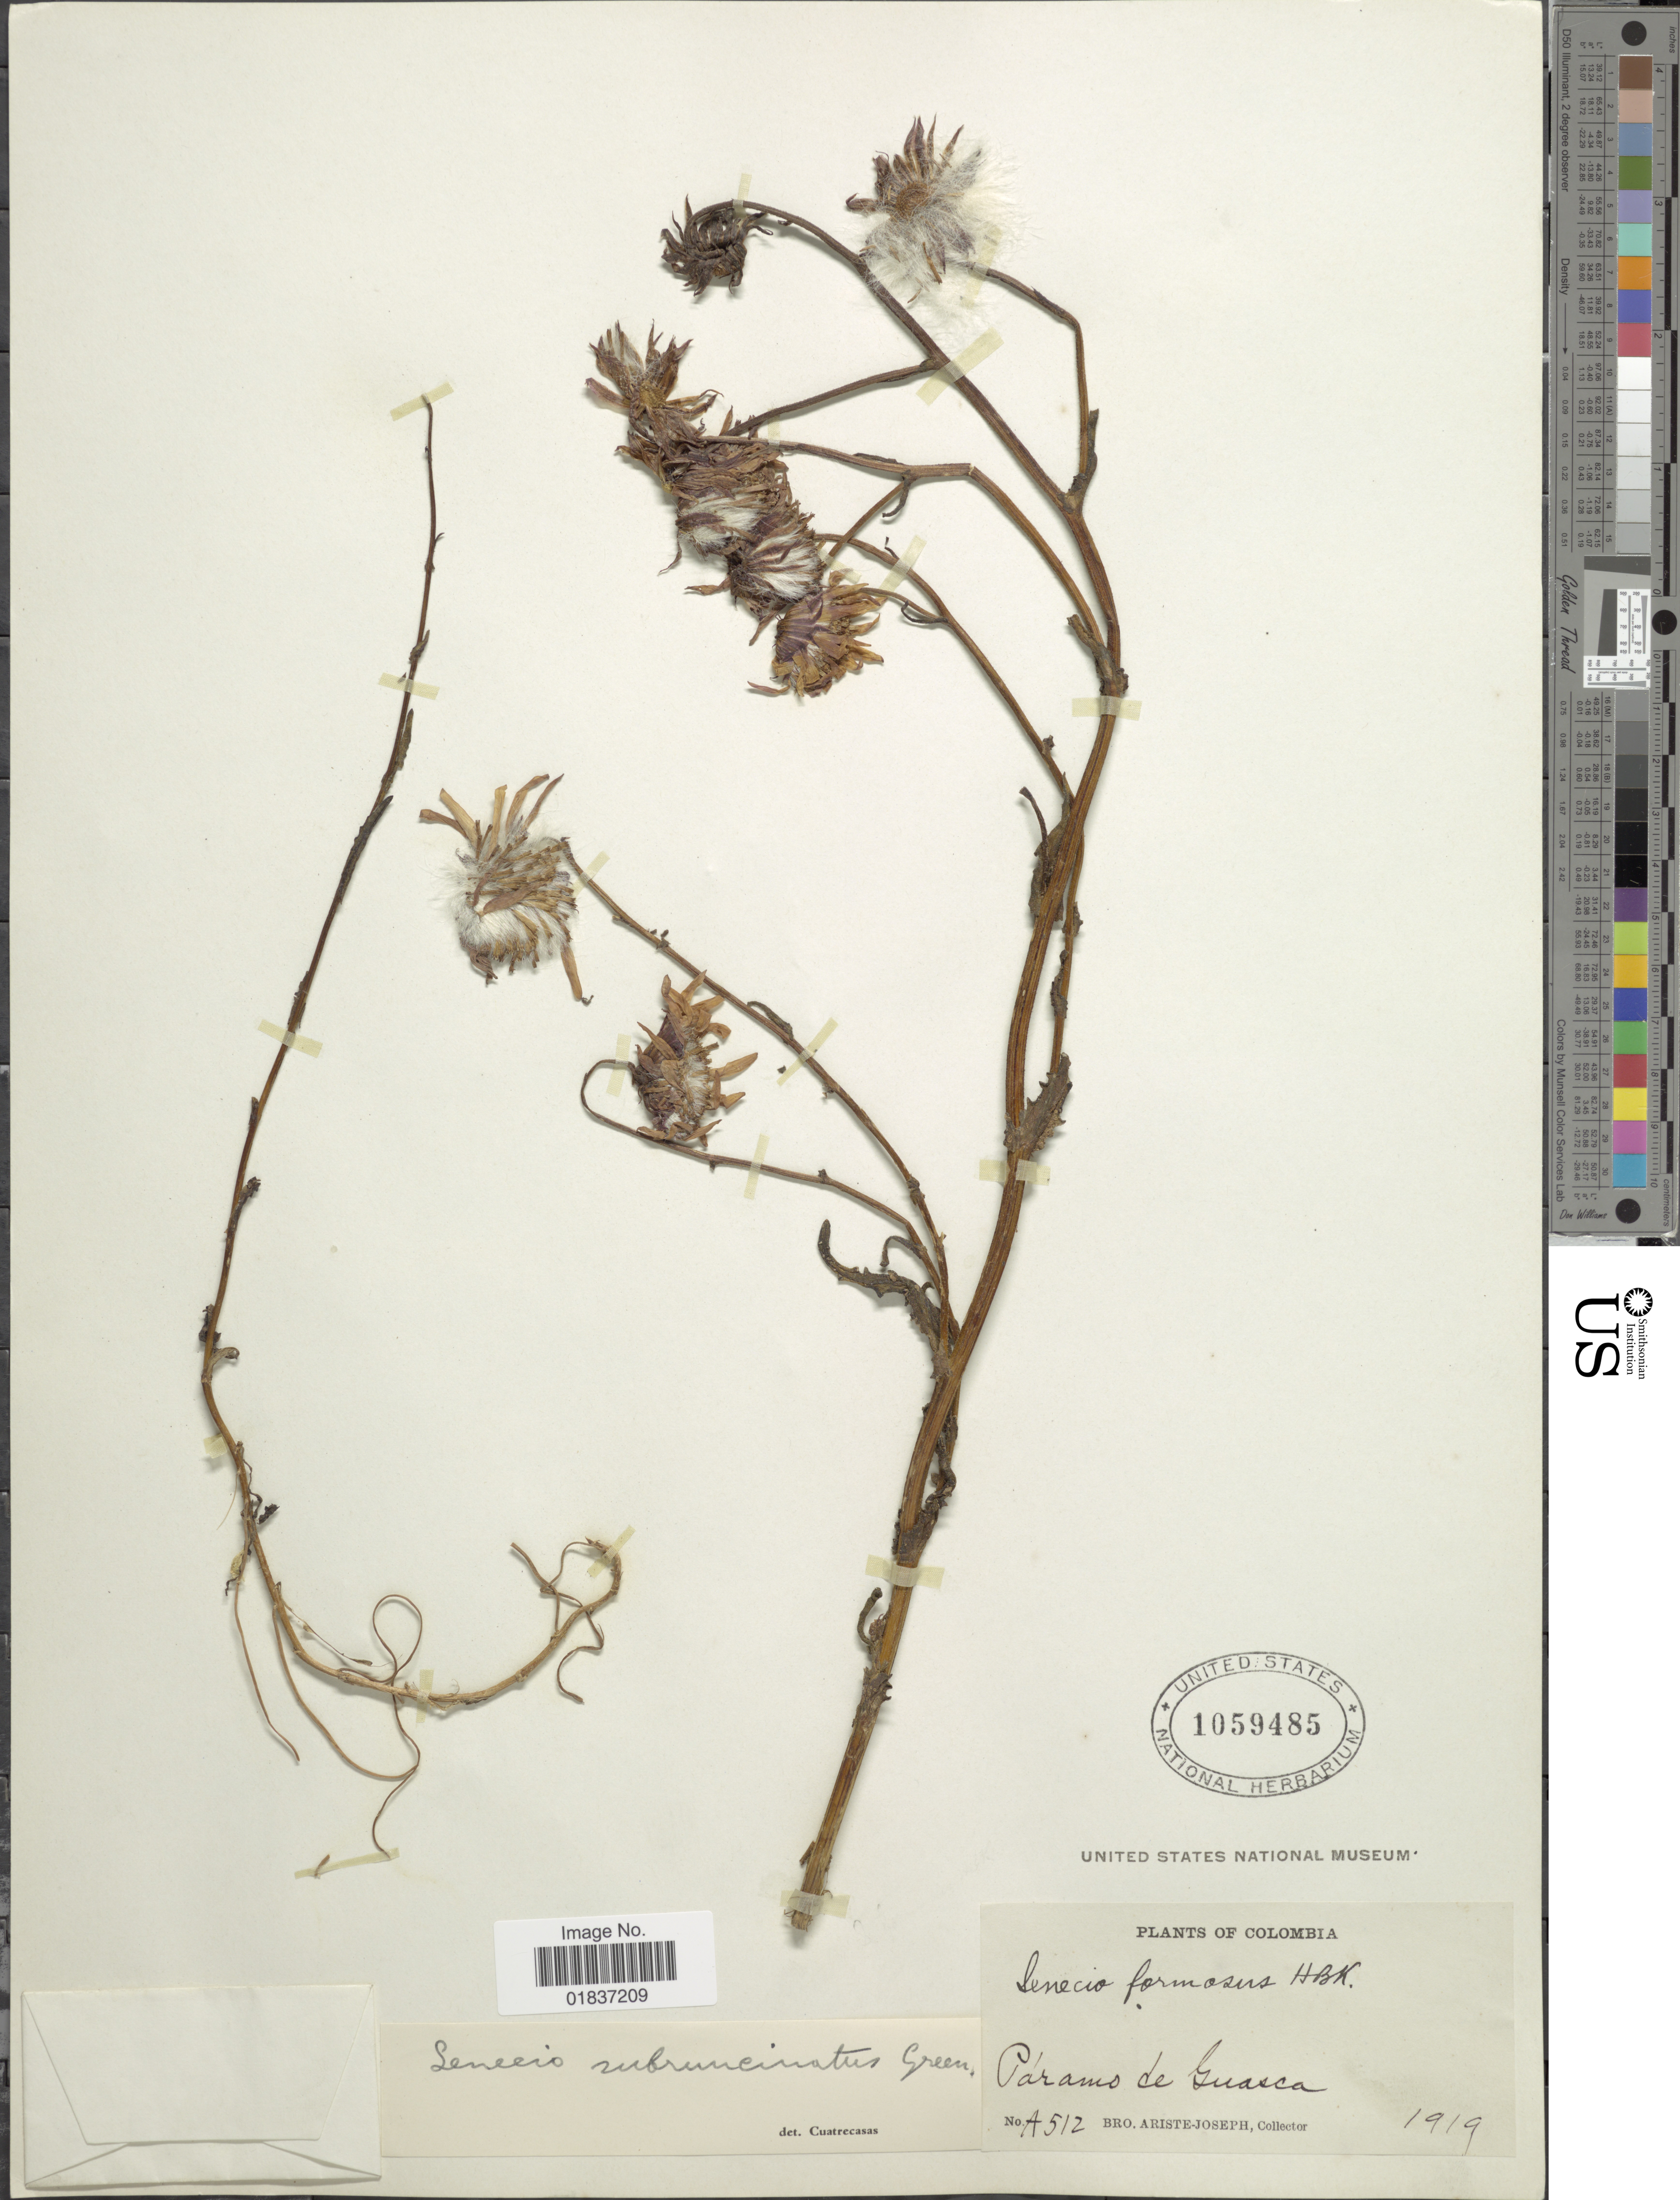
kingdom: Plantae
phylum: Tracheophyta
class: Magnoliopsida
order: Asterales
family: Asteraceae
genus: Senecio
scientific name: Senecio subruncinatus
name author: Greenm.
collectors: Bro. Ariste-Joseph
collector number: A512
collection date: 1919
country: Colombia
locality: Paramo de Guasca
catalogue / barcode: US 1059485